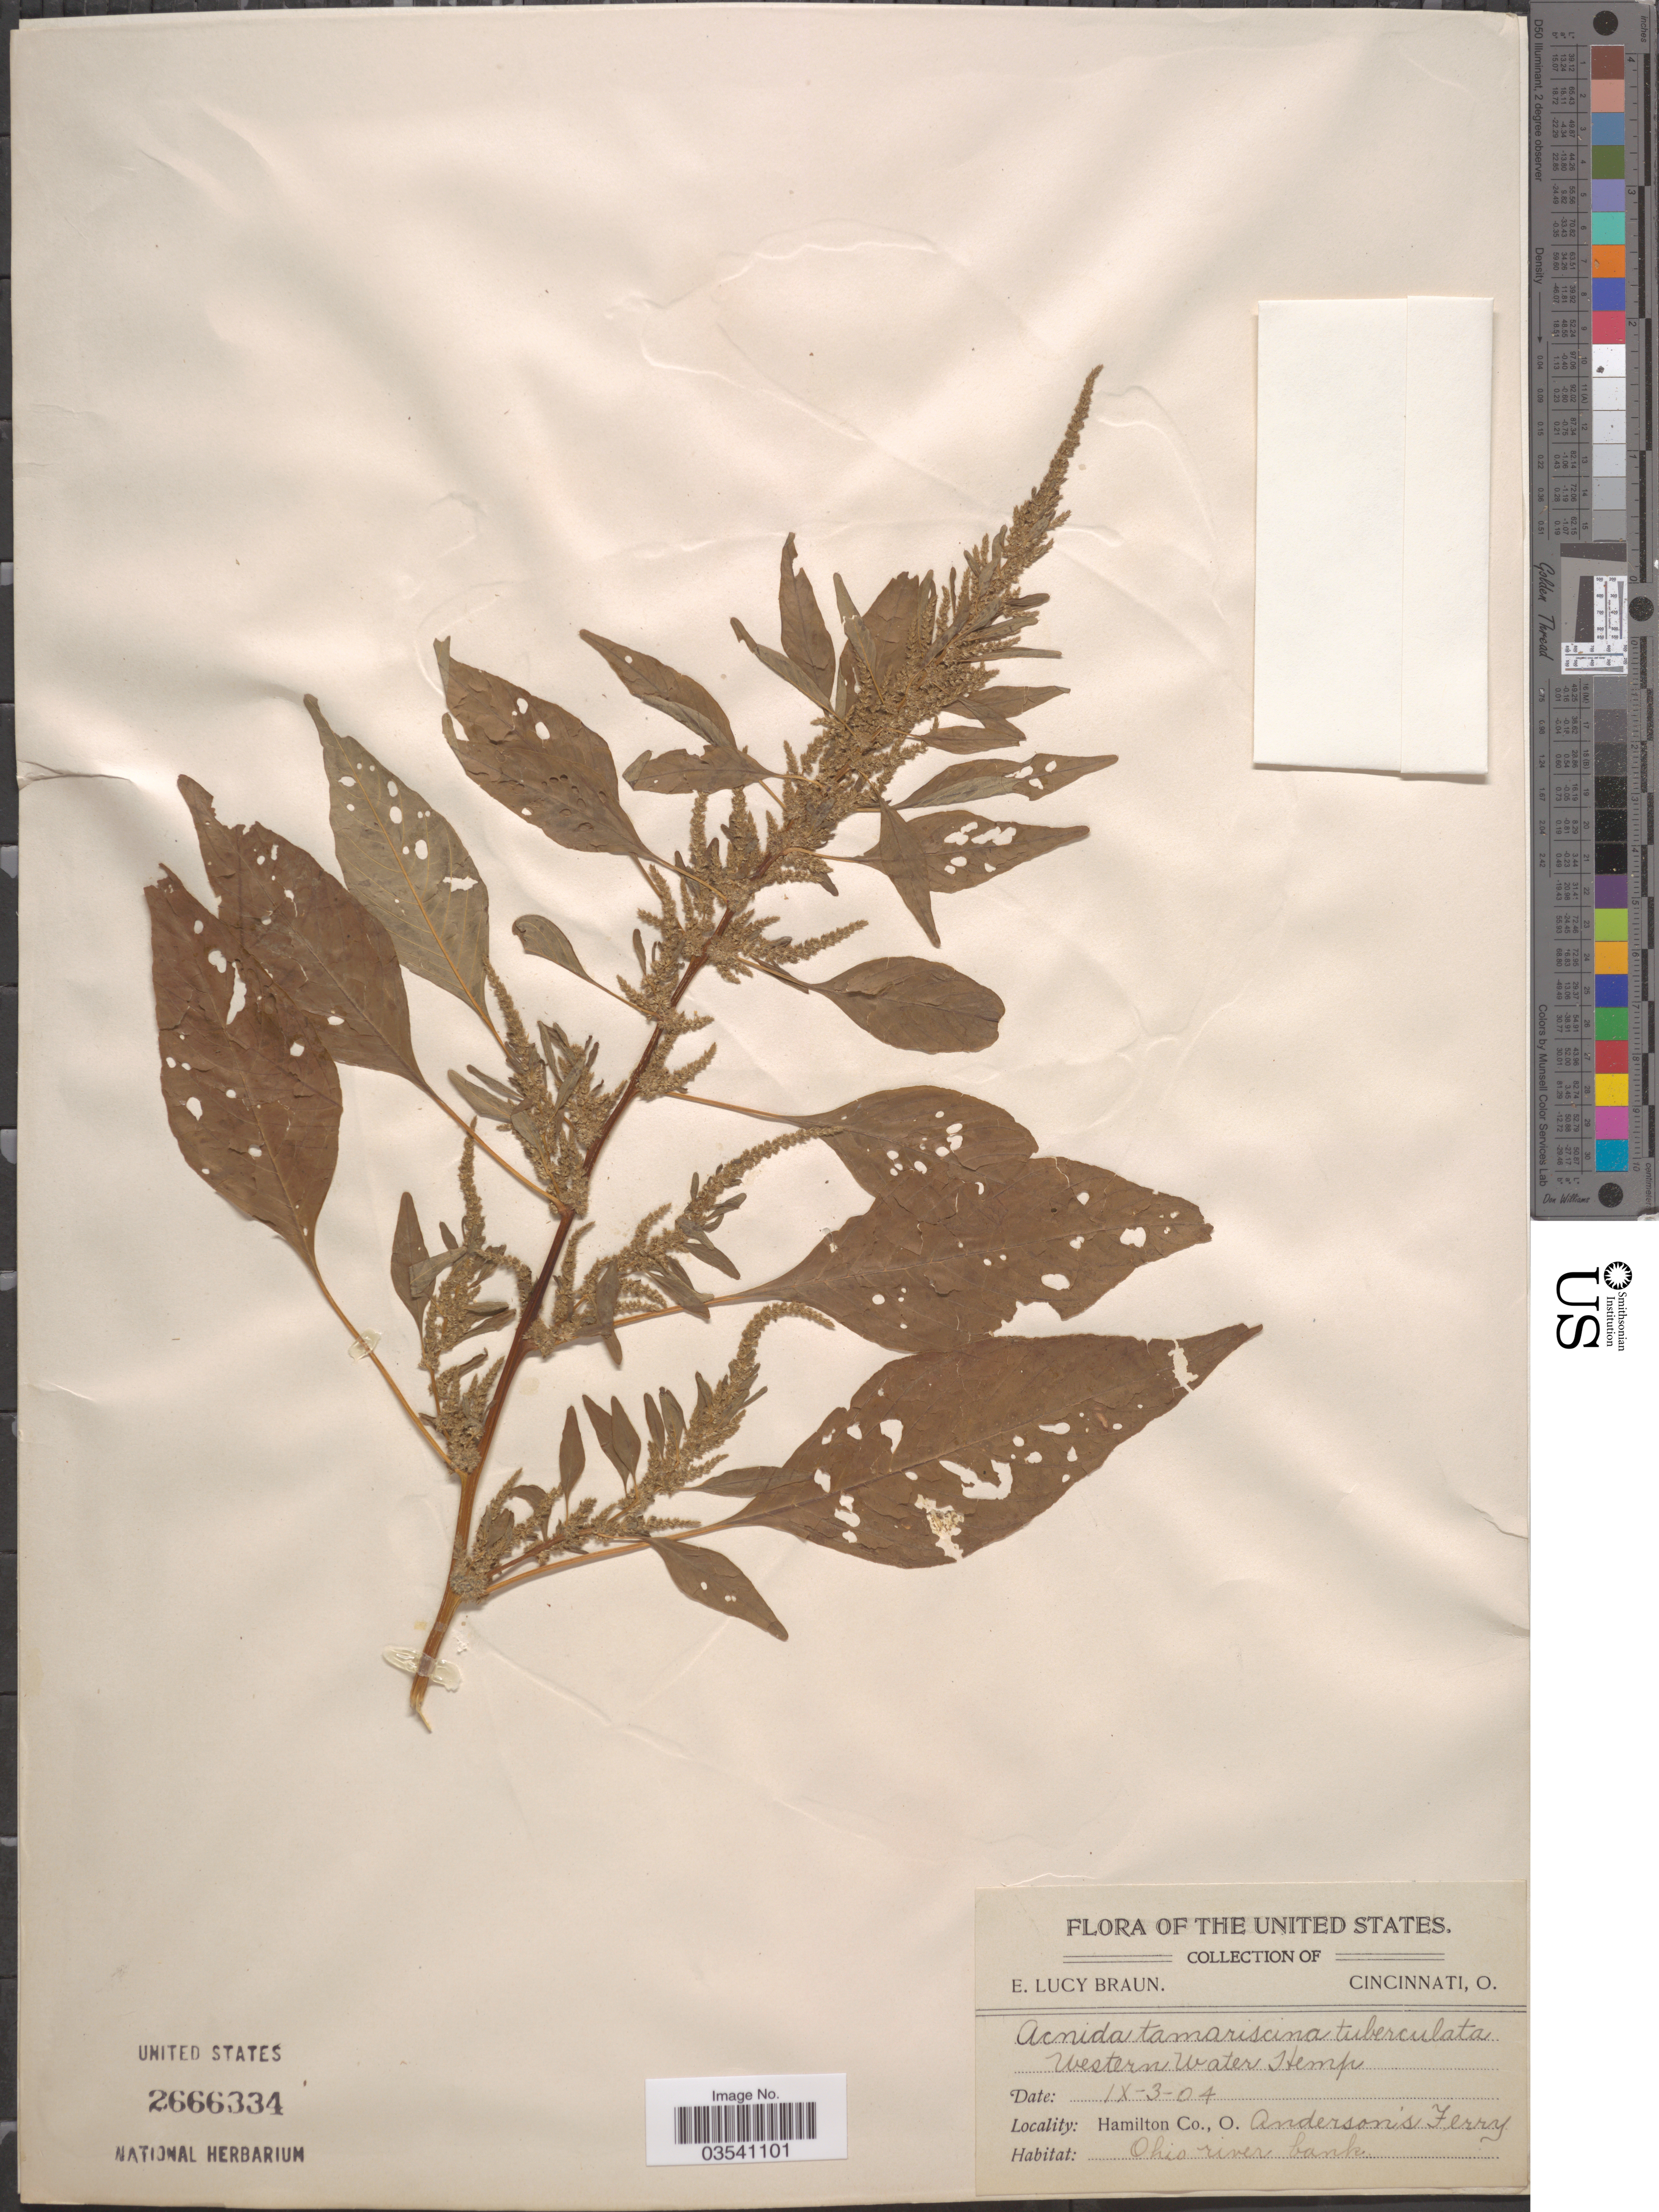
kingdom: Plantae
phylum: Tracheophyta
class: Magnoliopsida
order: Caryophyllales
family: Amaranthaceae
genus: Amaranthus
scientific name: Amaranthus tamariscinus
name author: Nutt.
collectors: E. L. Braun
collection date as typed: Transcribed d/m/y: 3/9/4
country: United States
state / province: Ohio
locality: Hamilton Co. Anderson's Ferry Ohio river bank.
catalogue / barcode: US 2666334